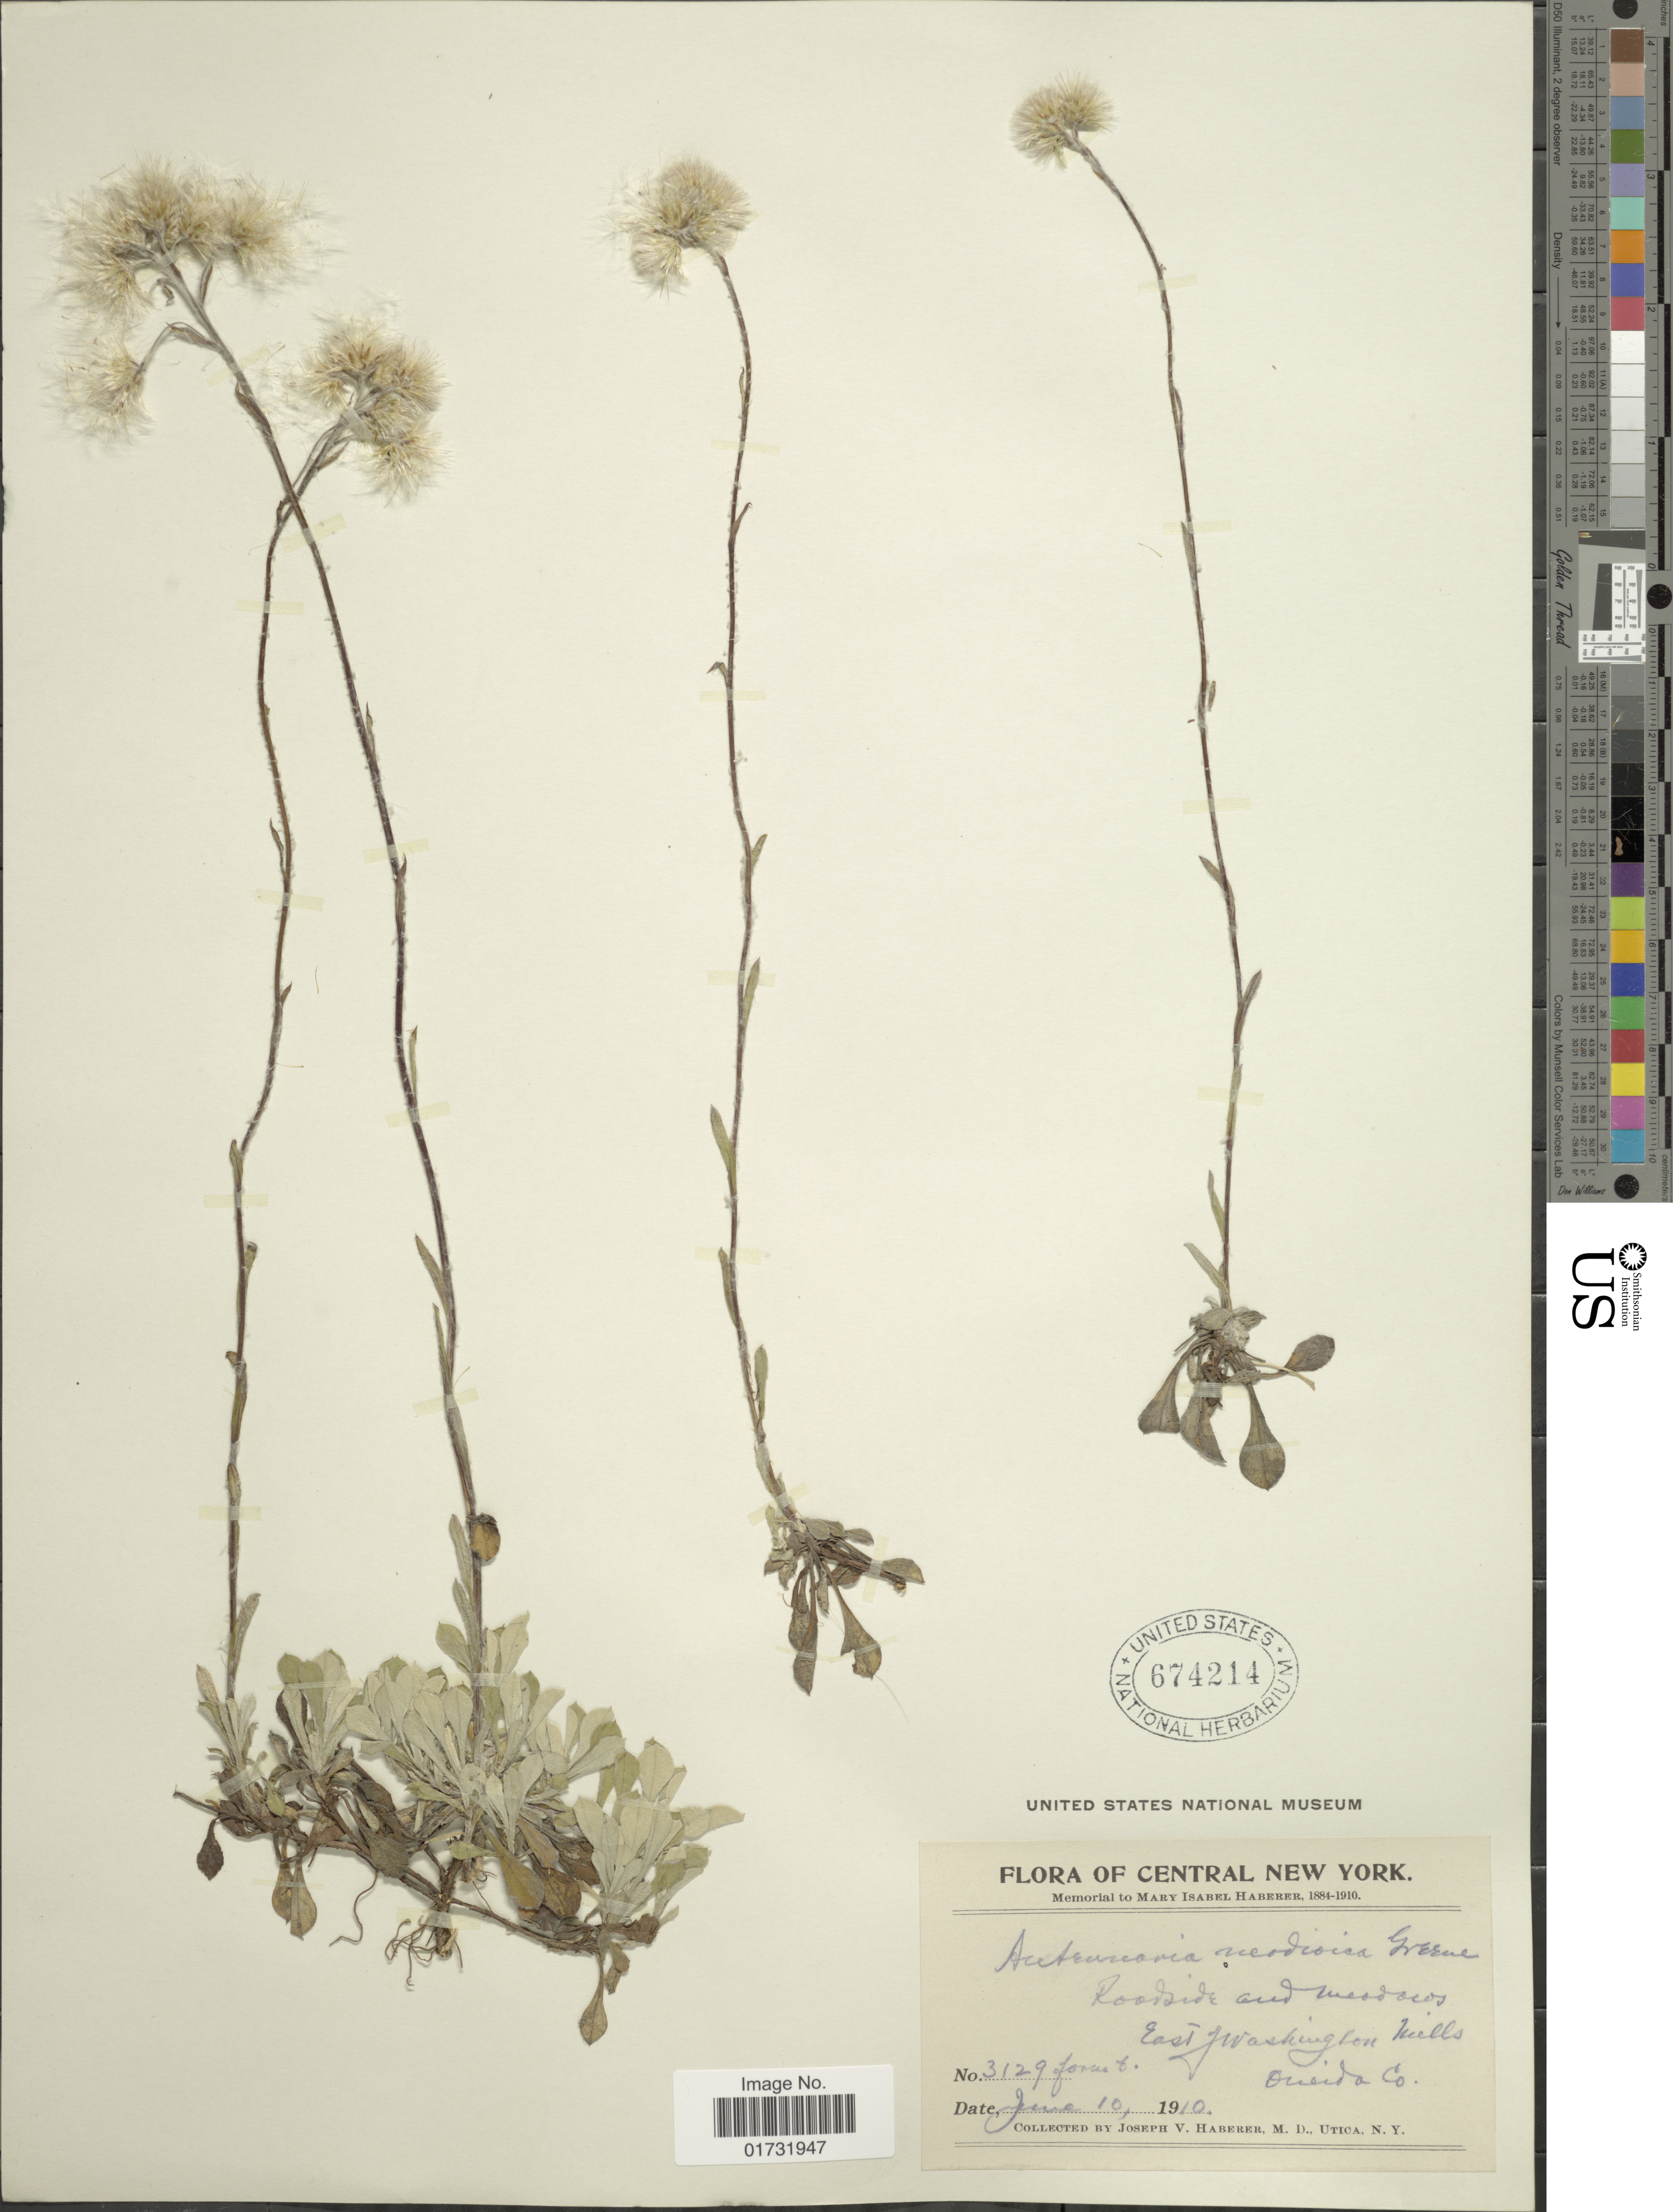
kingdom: Plantae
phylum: Tracheophyta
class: Magnoliopsida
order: Asterales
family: Asteraceae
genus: Antennaria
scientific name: Antennaria neodioica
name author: Greene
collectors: J. V. Haberer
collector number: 3129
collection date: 1910-06-10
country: United States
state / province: New York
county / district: Oneida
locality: Central New York. East Washington hills. Oneida Co.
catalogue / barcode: US 674214